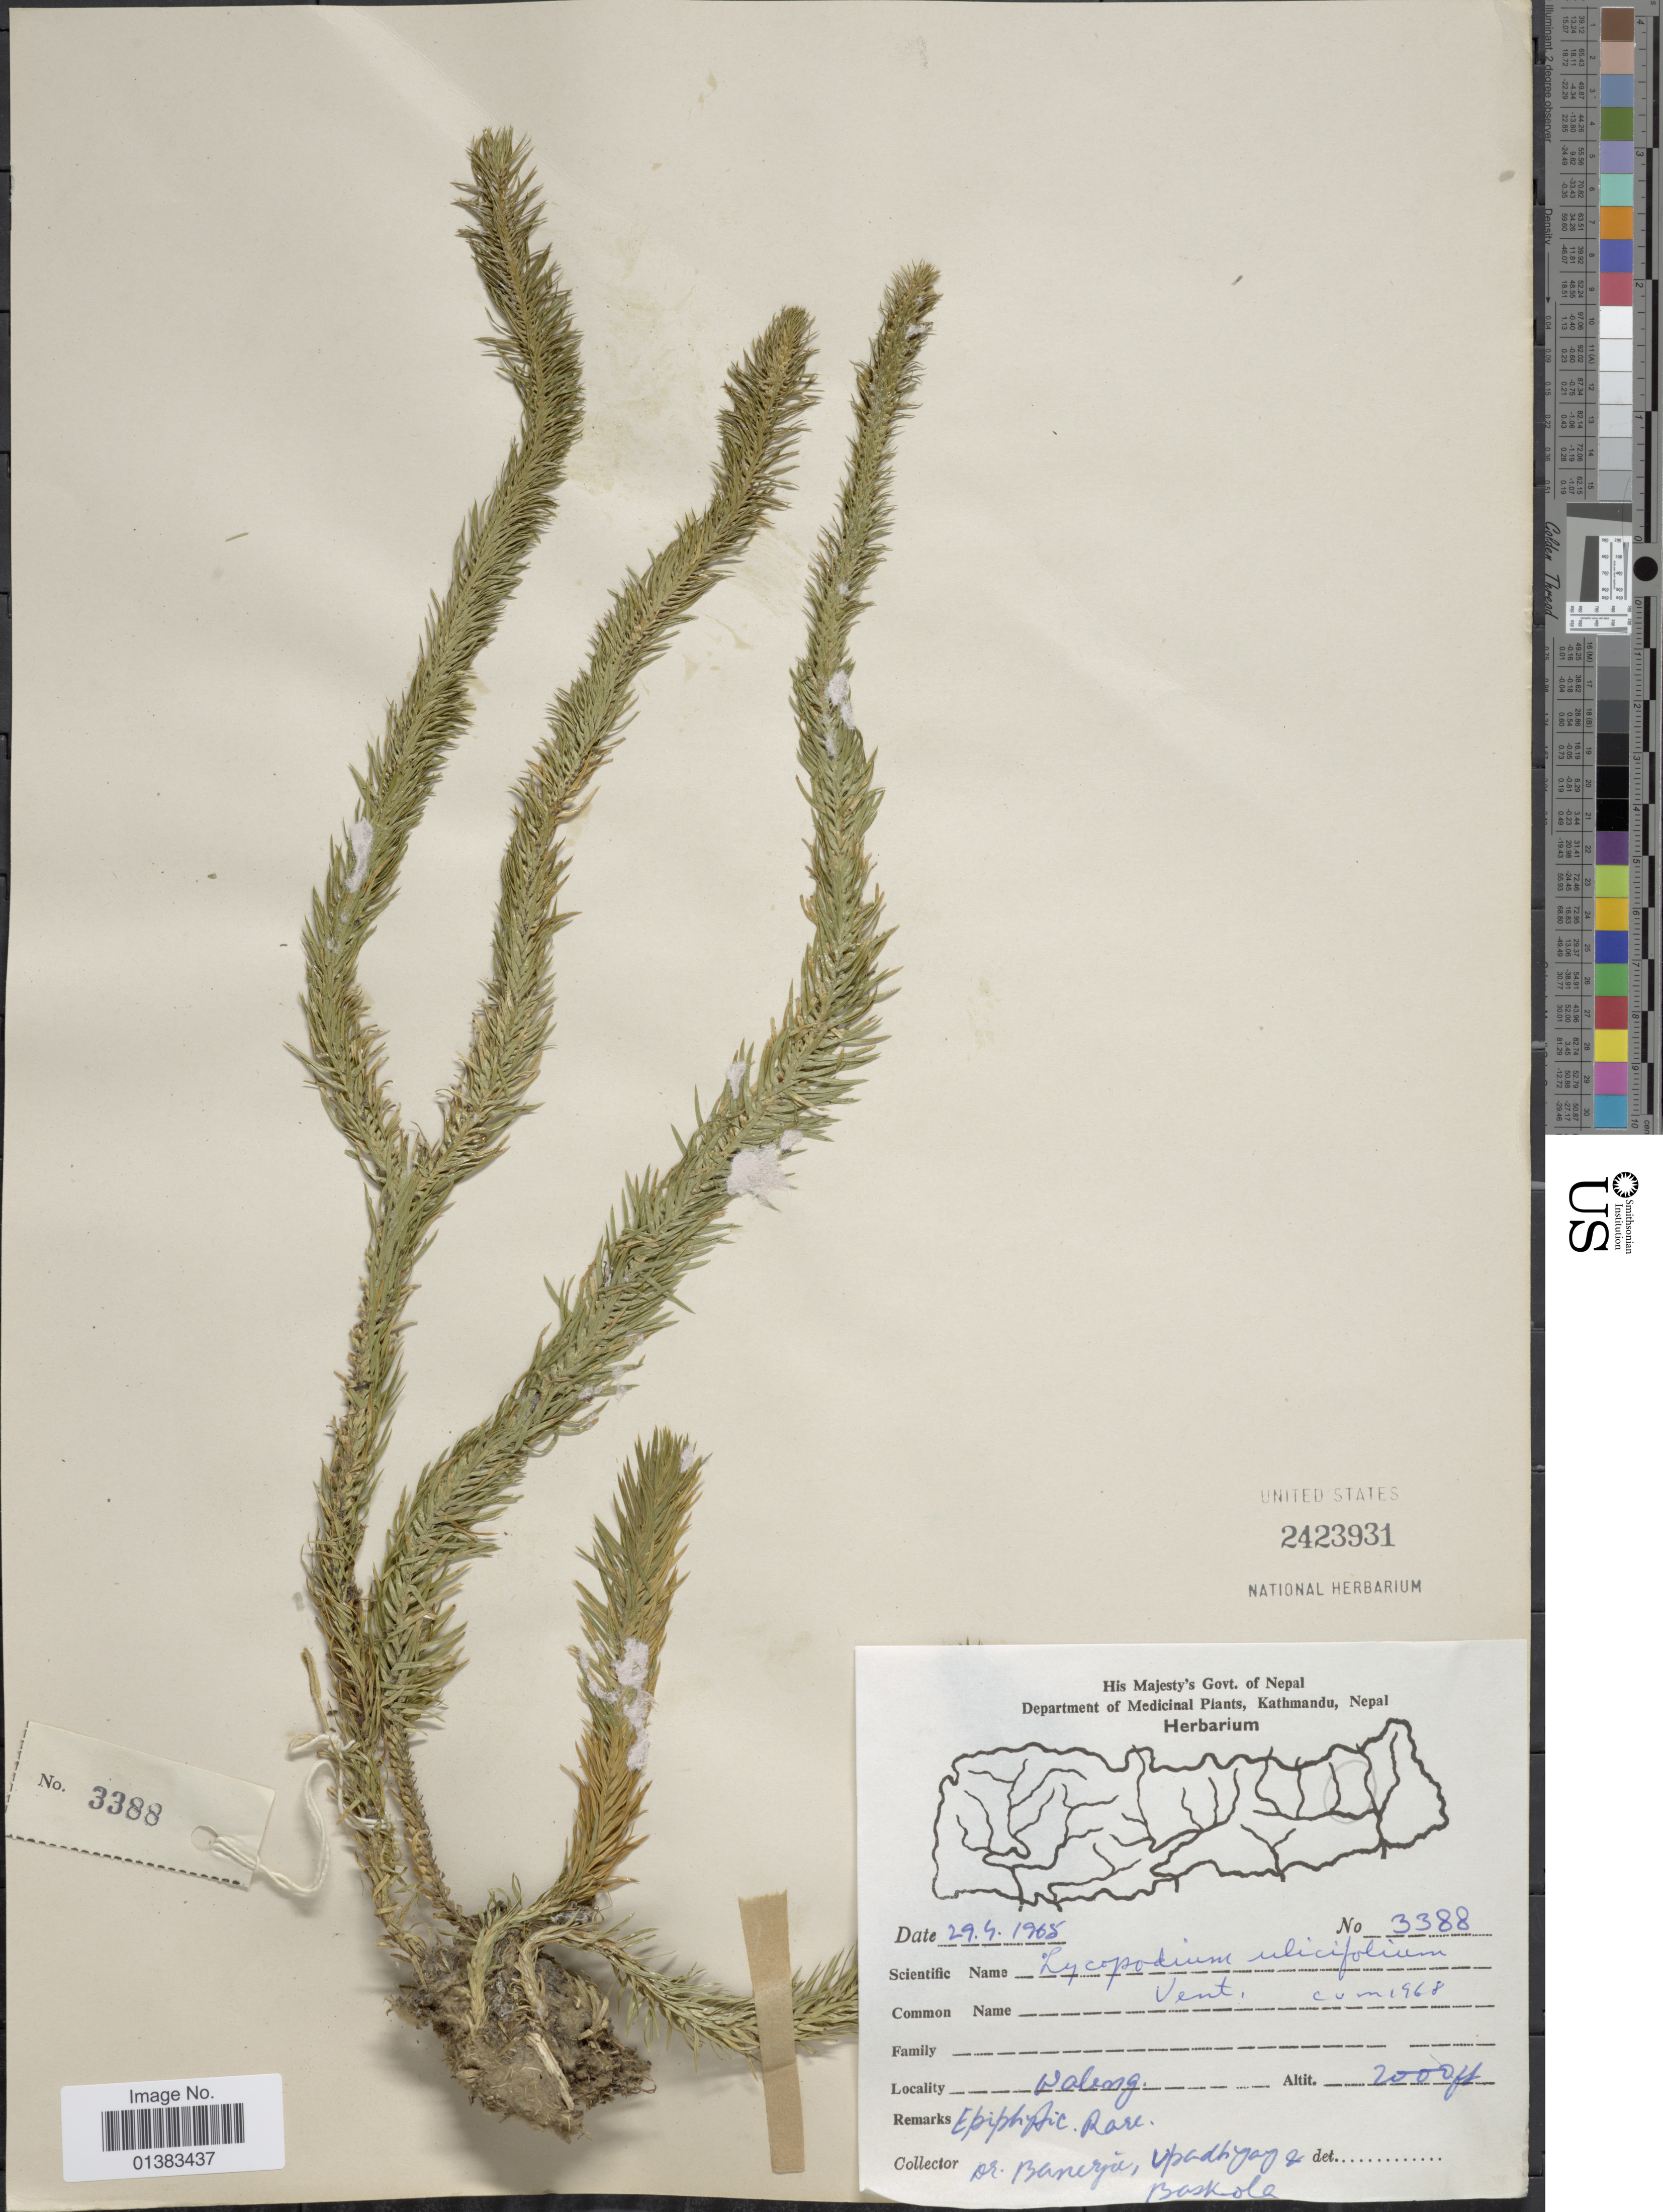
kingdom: Plantae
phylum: Tracheophyta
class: Lycopodiopsida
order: Lycopodiales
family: Lycopodiaceae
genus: Phlegmariurus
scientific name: Phlegmariurus ulcifolius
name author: (Sw.) S. R. Gosh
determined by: Field, A. R.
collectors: -. Banerjee, Upadhyay, -- & Baskola, --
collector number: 3388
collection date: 1965-04-29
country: Nepal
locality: Waleng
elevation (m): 610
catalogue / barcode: US 2423931